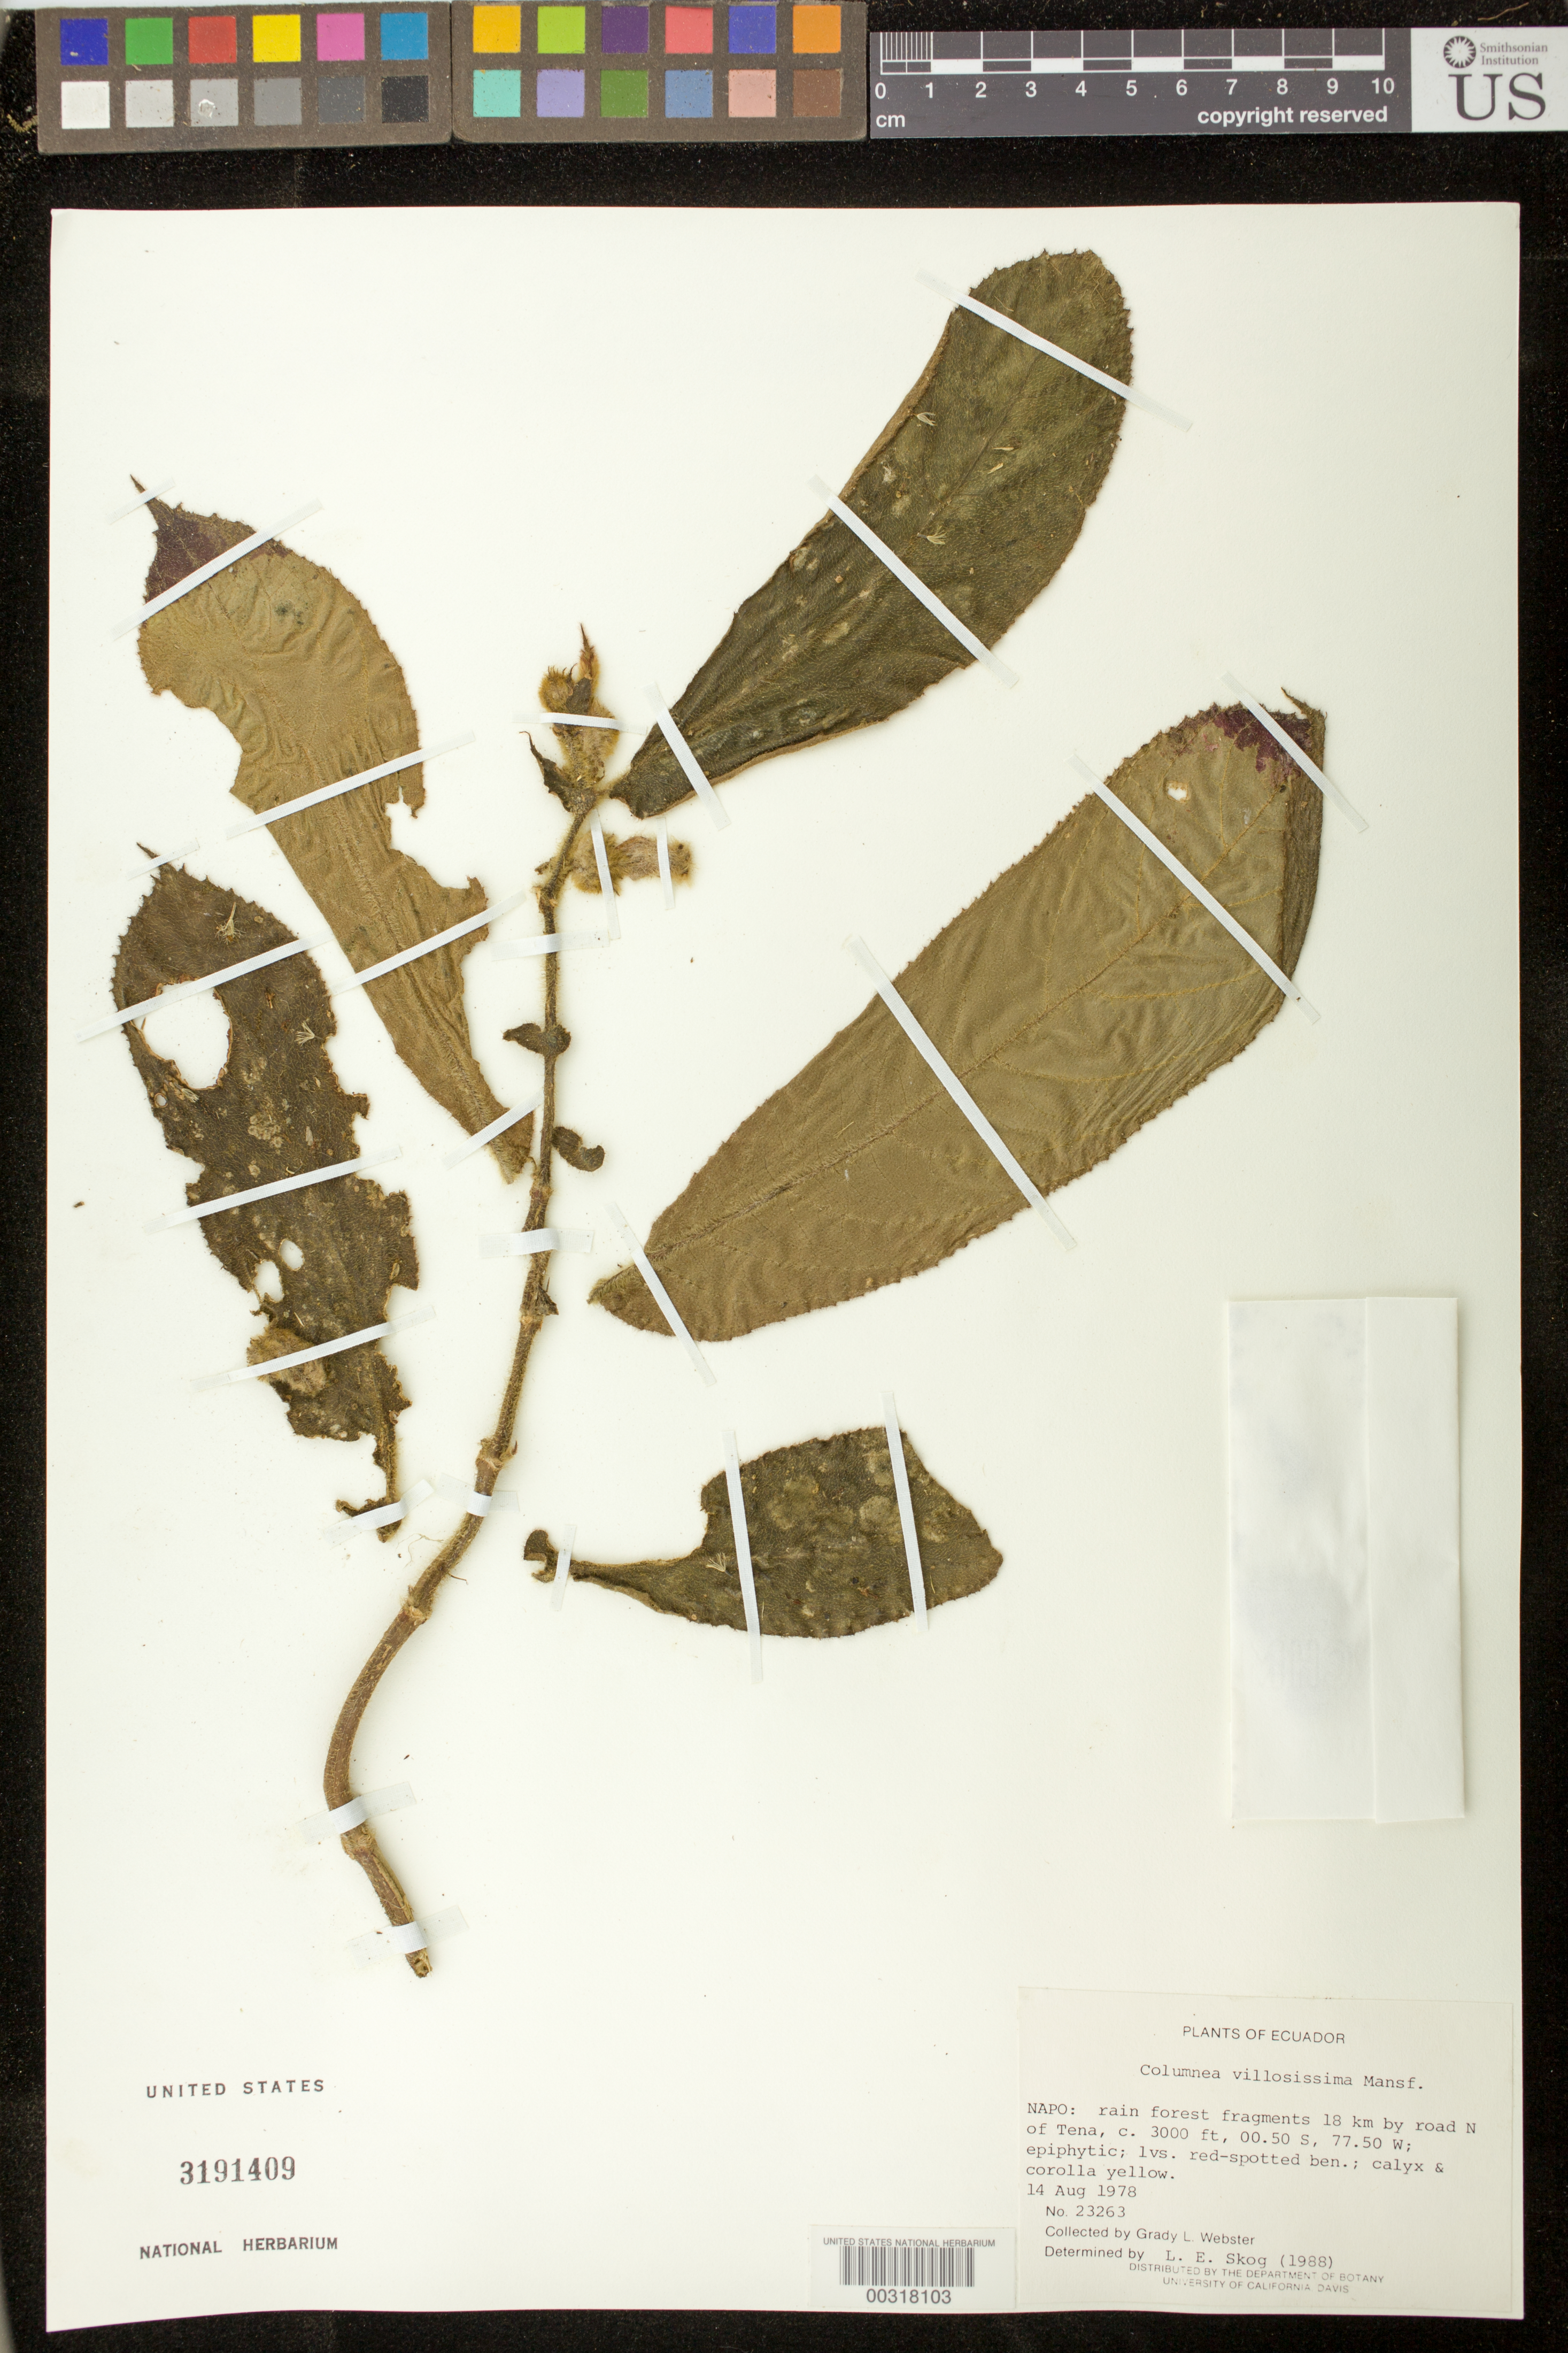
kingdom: Plantae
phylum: Tracheophyta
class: Magnoliopsida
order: Lamiales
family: Gesneriaceae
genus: Columnea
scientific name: Columnea villosissima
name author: Mansf.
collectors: G. L. Webster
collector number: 23263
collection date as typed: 14 Aug 1978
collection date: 1978-08-14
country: Ecuador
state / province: Napo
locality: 18 km by road N of Tena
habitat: Rain forest fragments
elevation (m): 914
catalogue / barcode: US 3191409